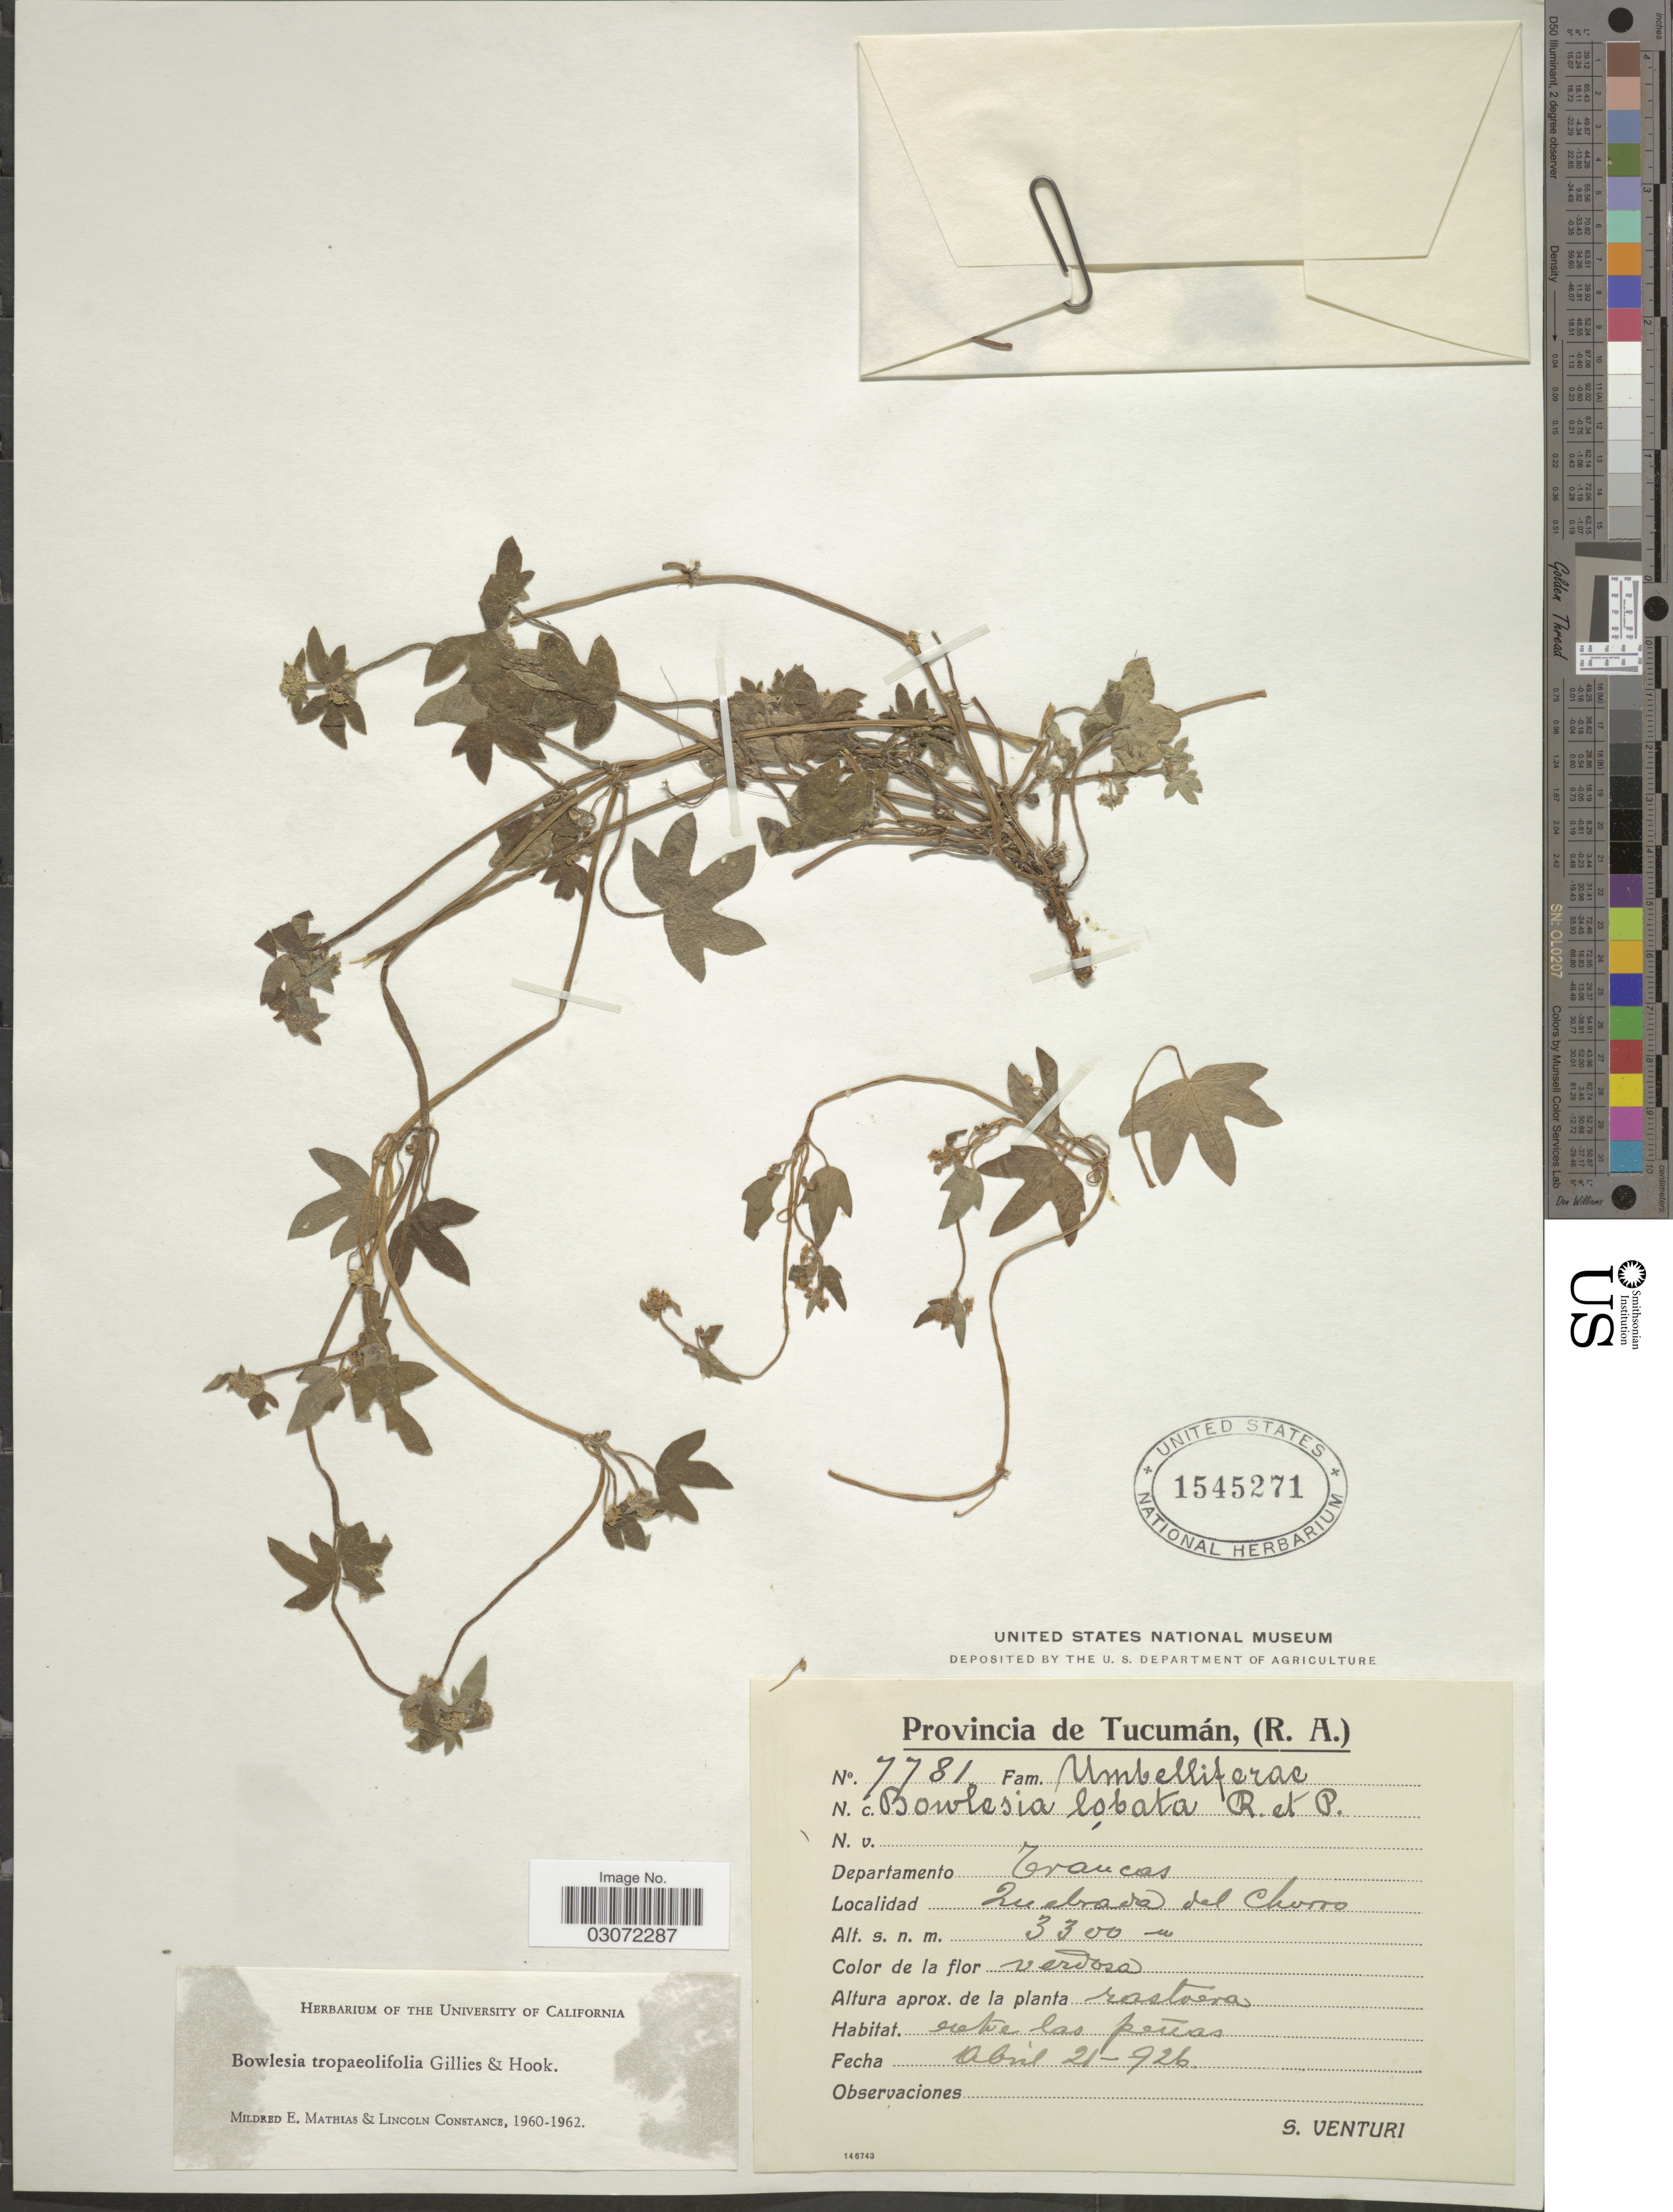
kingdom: Plantae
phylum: Tracheophyta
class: Magnoliopsida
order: Apiales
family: Apiaceae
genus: Bowlesia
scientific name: Bowlesia tropaeolifolia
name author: J.M. Gillet & Hook.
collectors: S. Venturi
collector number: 7781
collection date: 1926-04-21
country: Argentina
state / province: Tucuman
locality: Departamento Trancas. Quebrada del Chorro.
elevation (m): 3300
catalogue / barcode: US 1545271